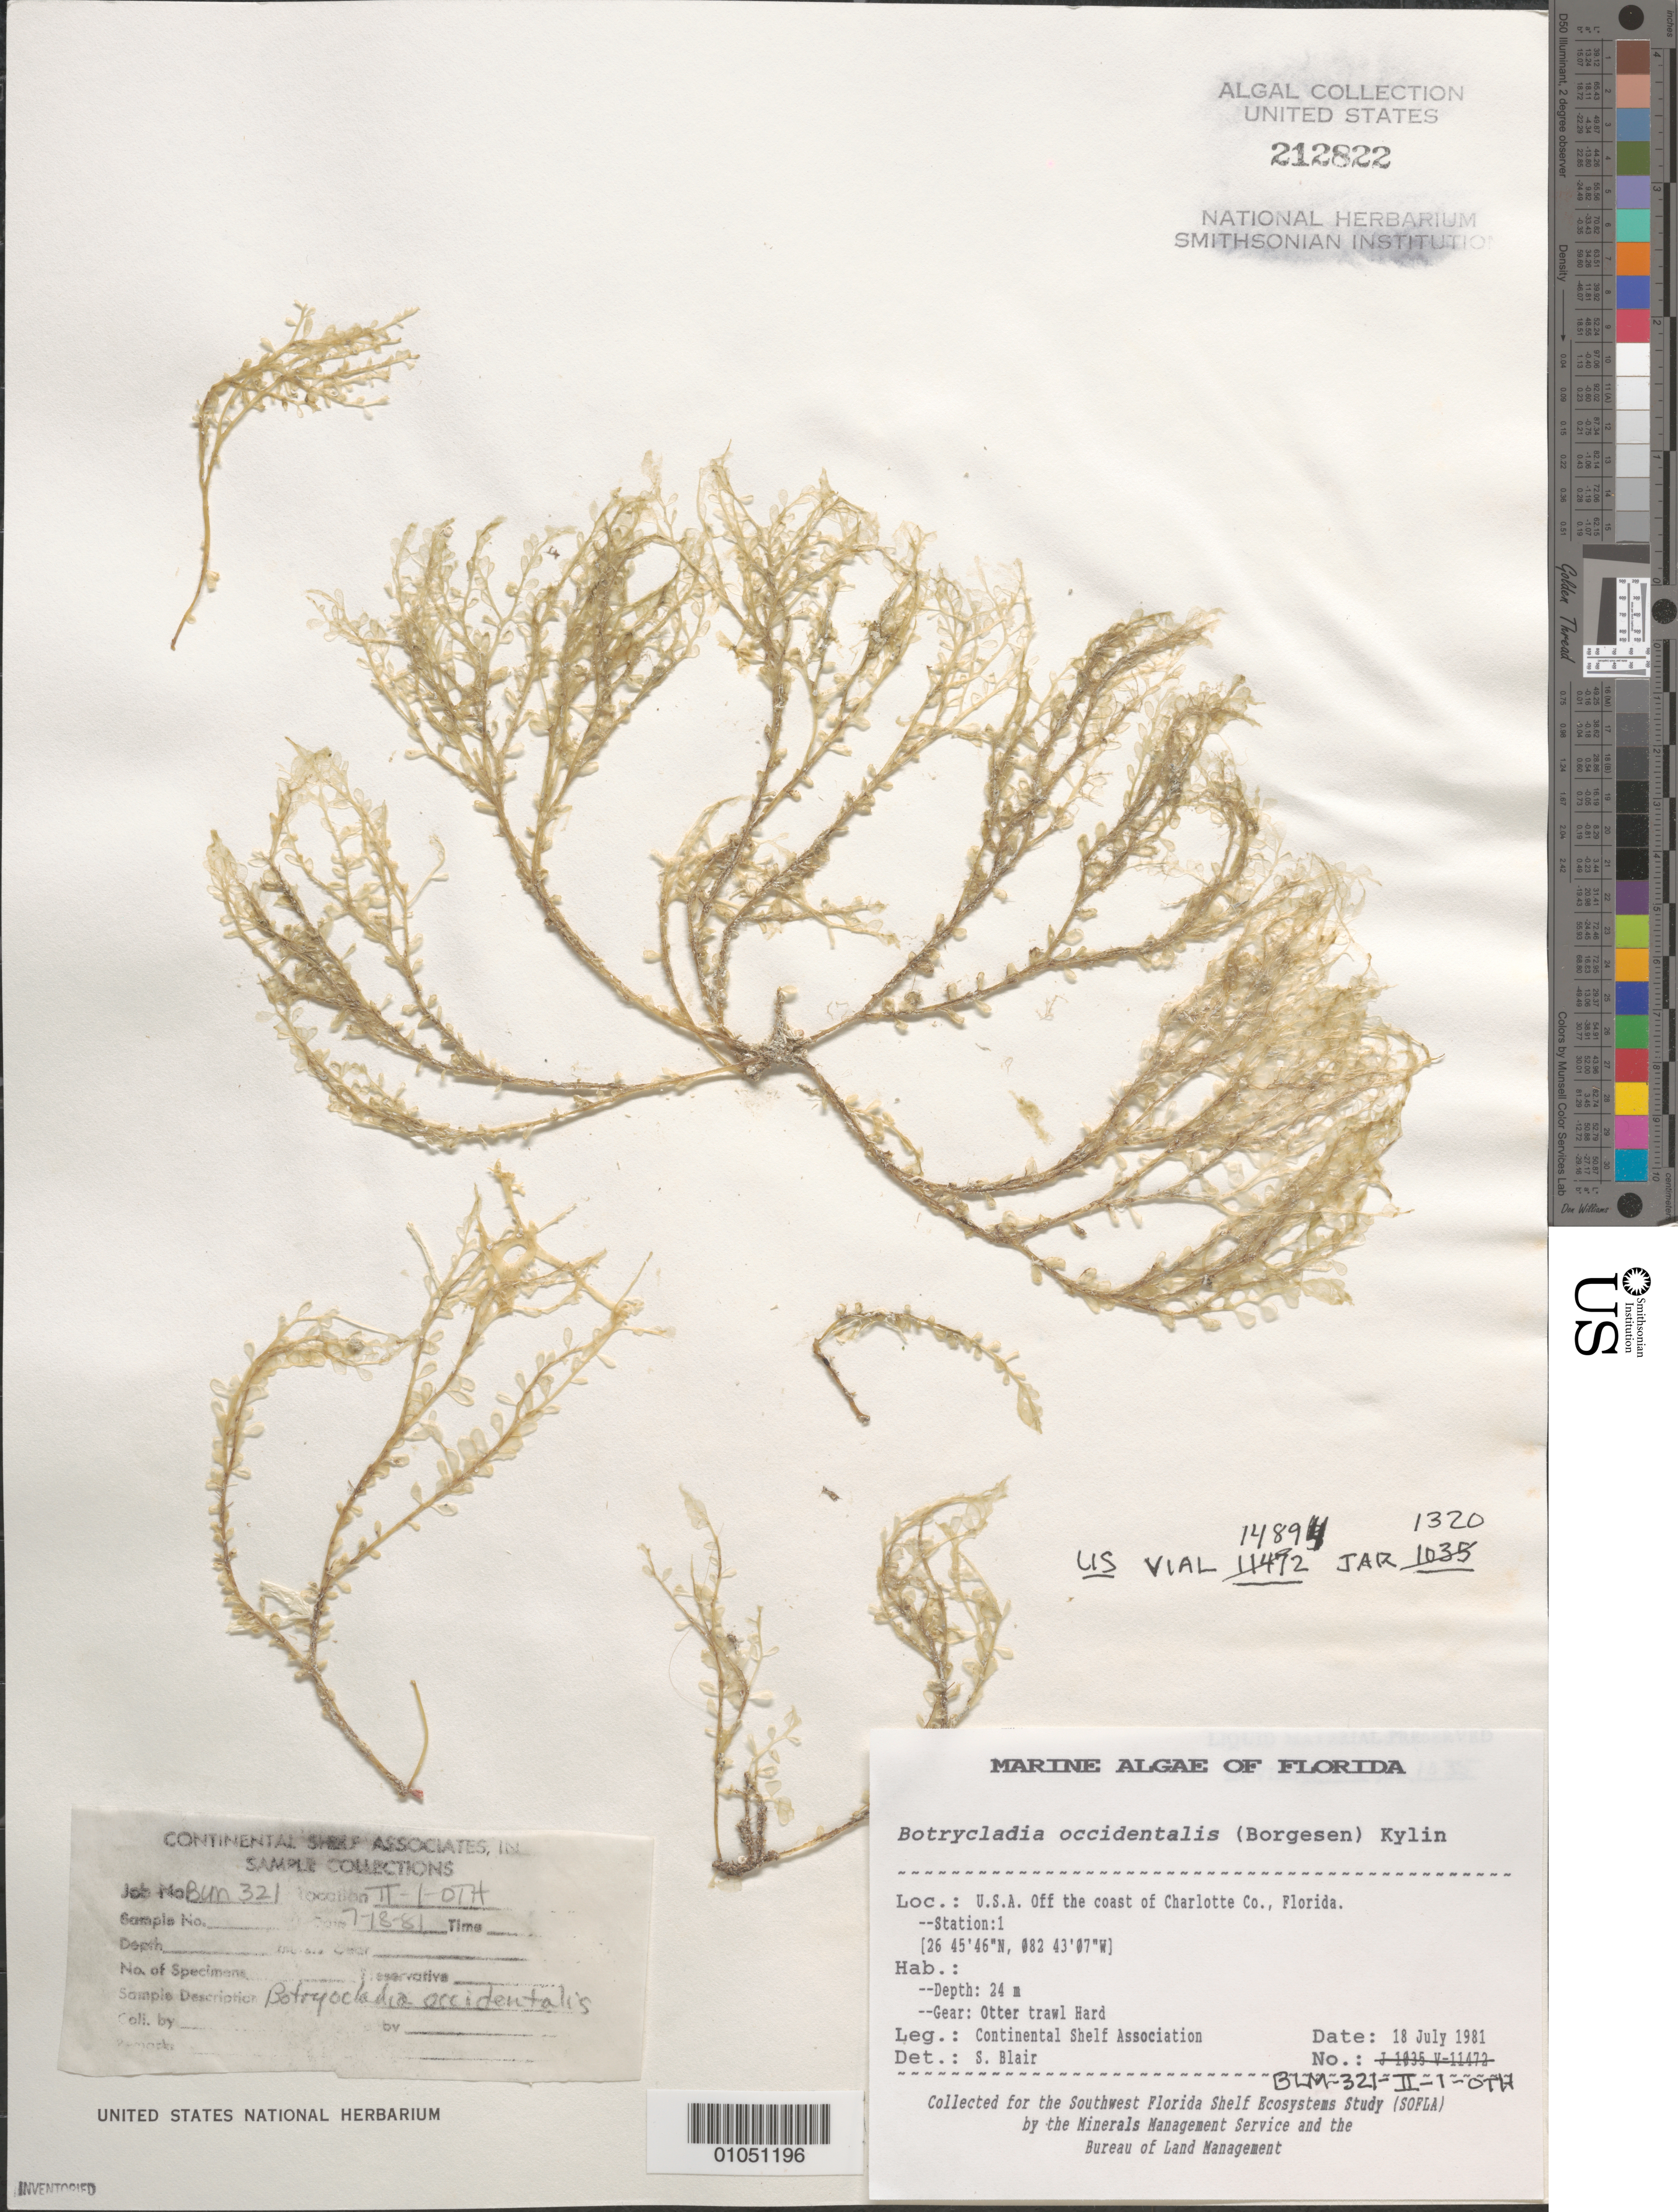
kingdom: Plantae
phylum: Rhodophyta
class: Florideophyceae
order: Rhodymeniales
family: Rhodymeniaceae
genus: Botryocladia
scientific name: Botryocladia occidentalis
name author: (Børgesen) Kylin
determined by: Blair, S. M.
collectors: Continental Shelf Associates for the MMS/BLM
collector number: BLM-321-II-1-OTH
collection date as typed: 18 Jul 1981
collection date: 1981-07-18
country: United States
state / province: Florida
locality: Gulf of Mexico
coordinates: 26 45'46"N, 82 43'07"W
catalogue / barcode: US 212822